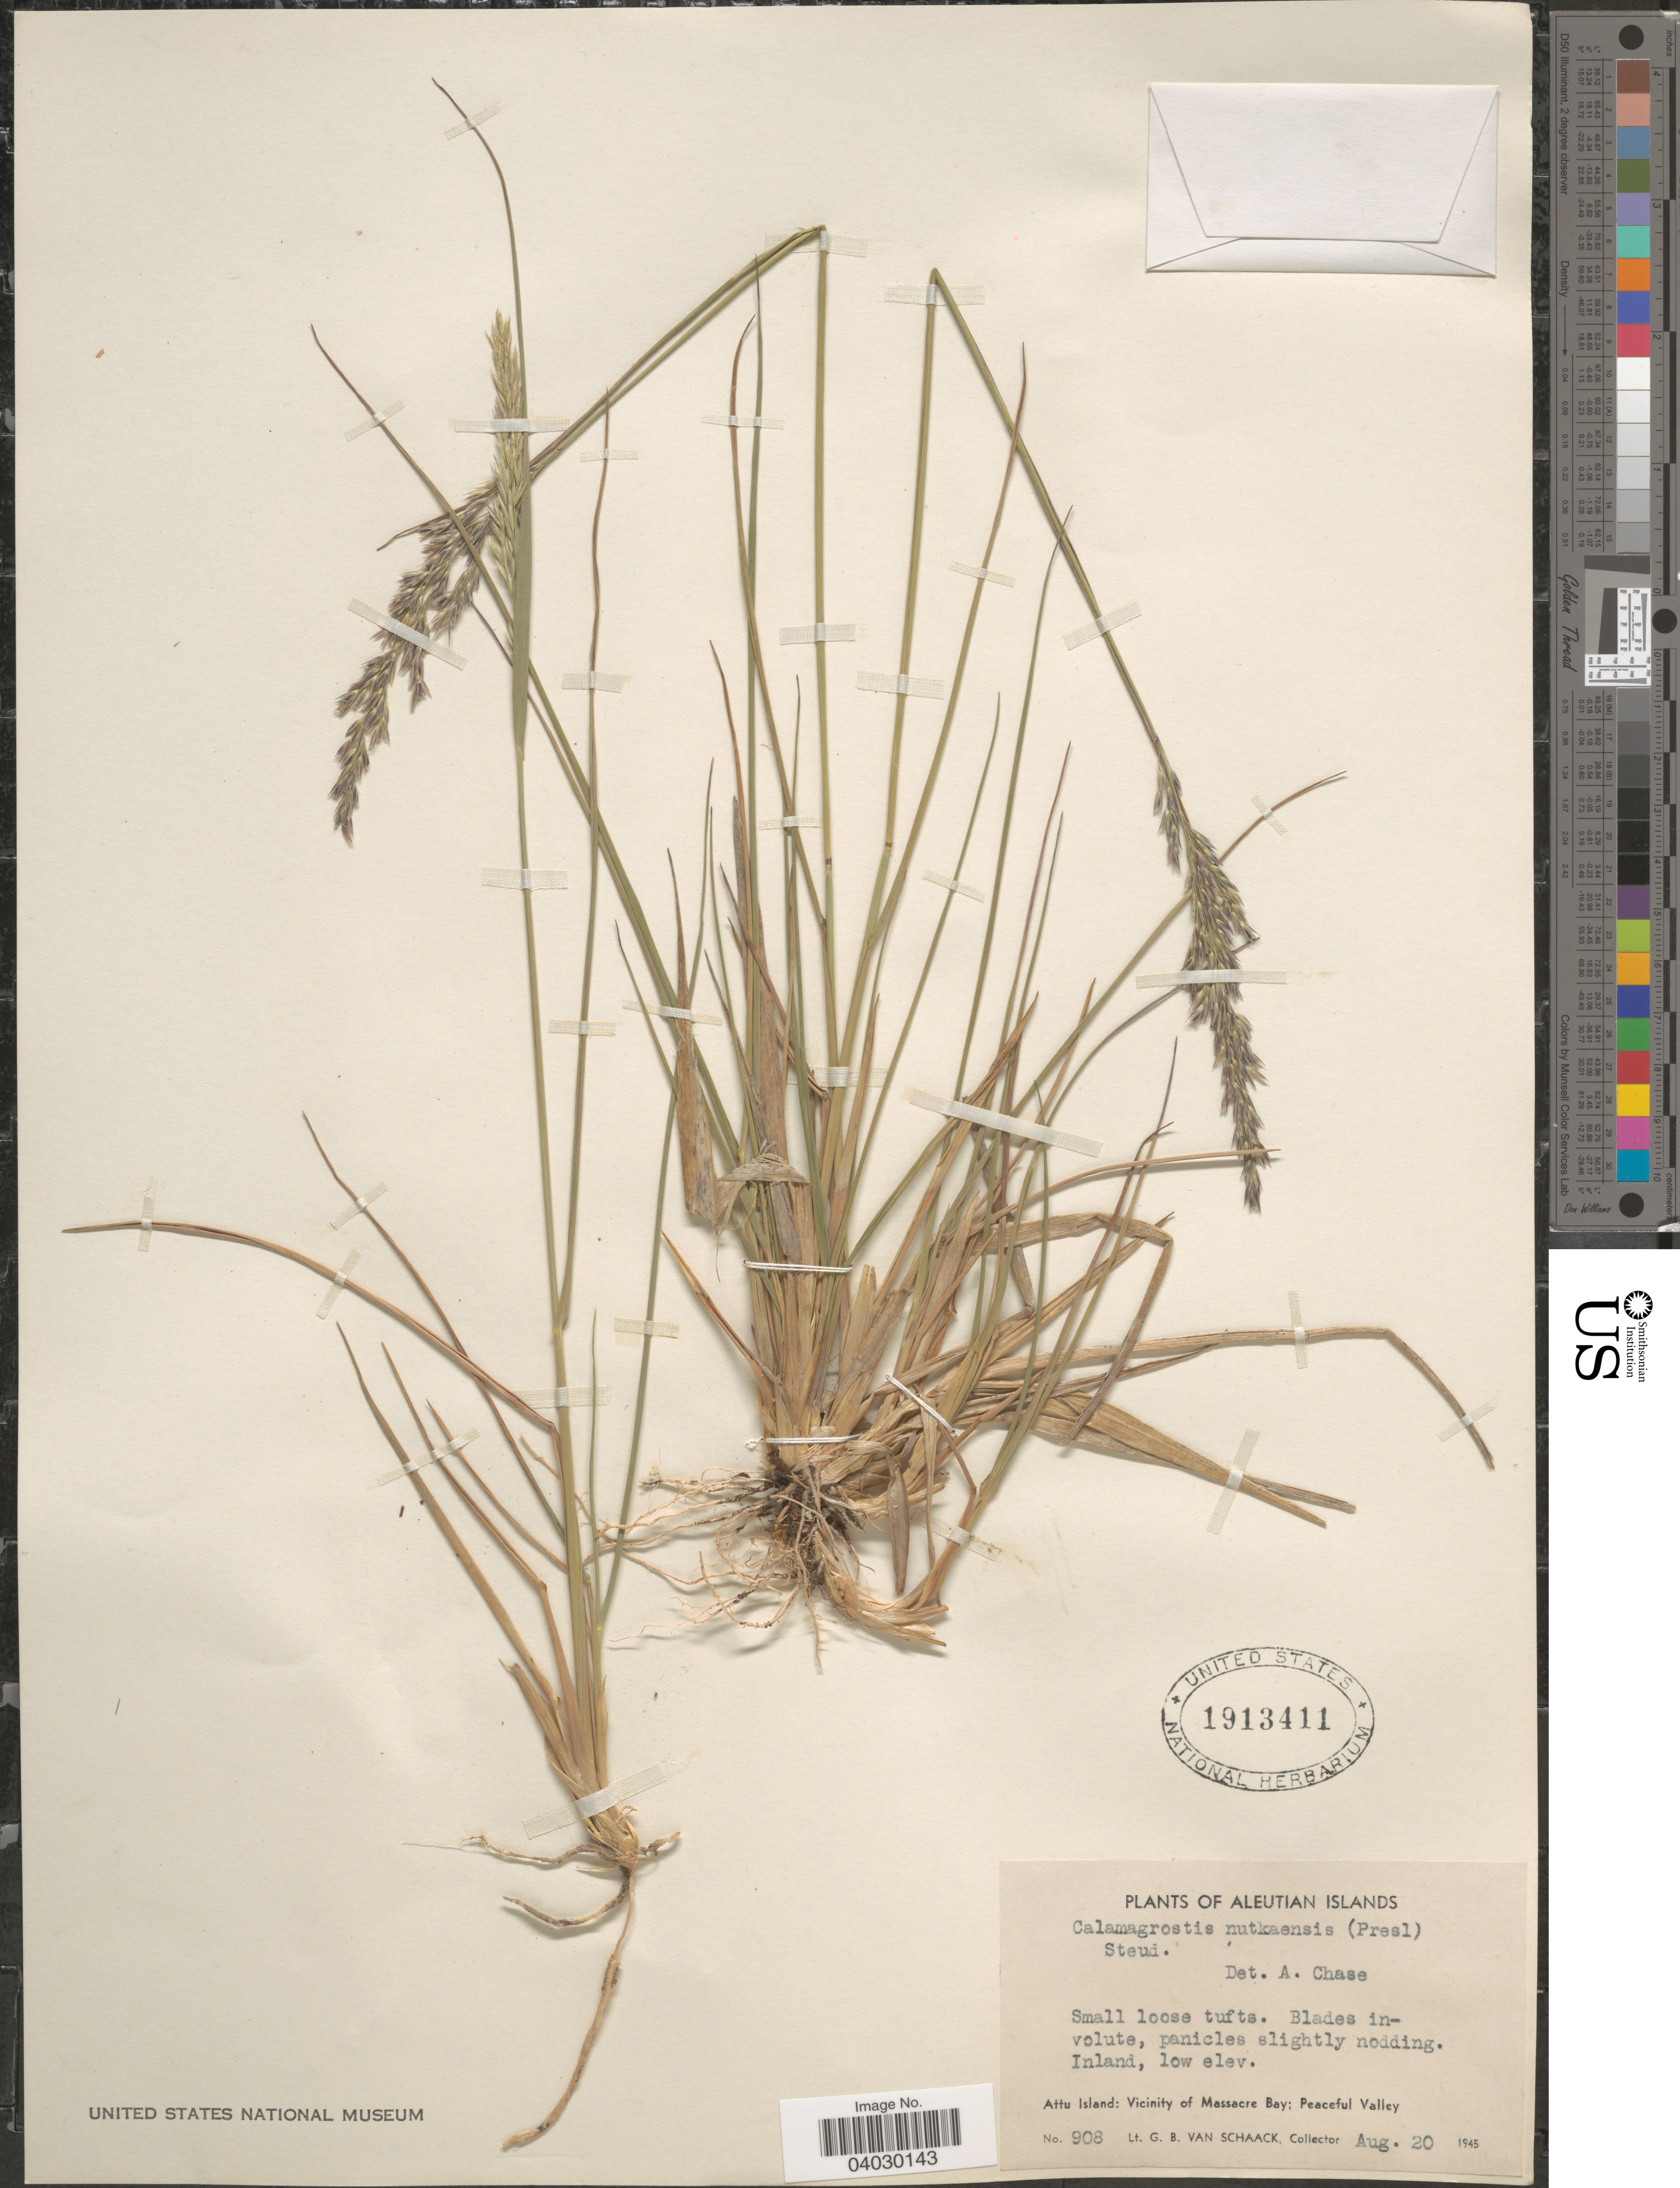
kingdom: Plantae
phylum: Tracheophyta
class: Liliopsida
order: Poales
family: Poaceae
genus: Calamagrostis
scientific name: Calamagrostis nutkaensis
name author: (J. Presl) Steud.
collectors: G. Van Schaack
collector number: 908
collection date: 1945-08-20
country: United States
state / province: Alaska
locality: Aleutian Islands. Attu Island: Vicinity of Massacre Bay; Peaceful Valley.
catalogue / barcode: US 1913411